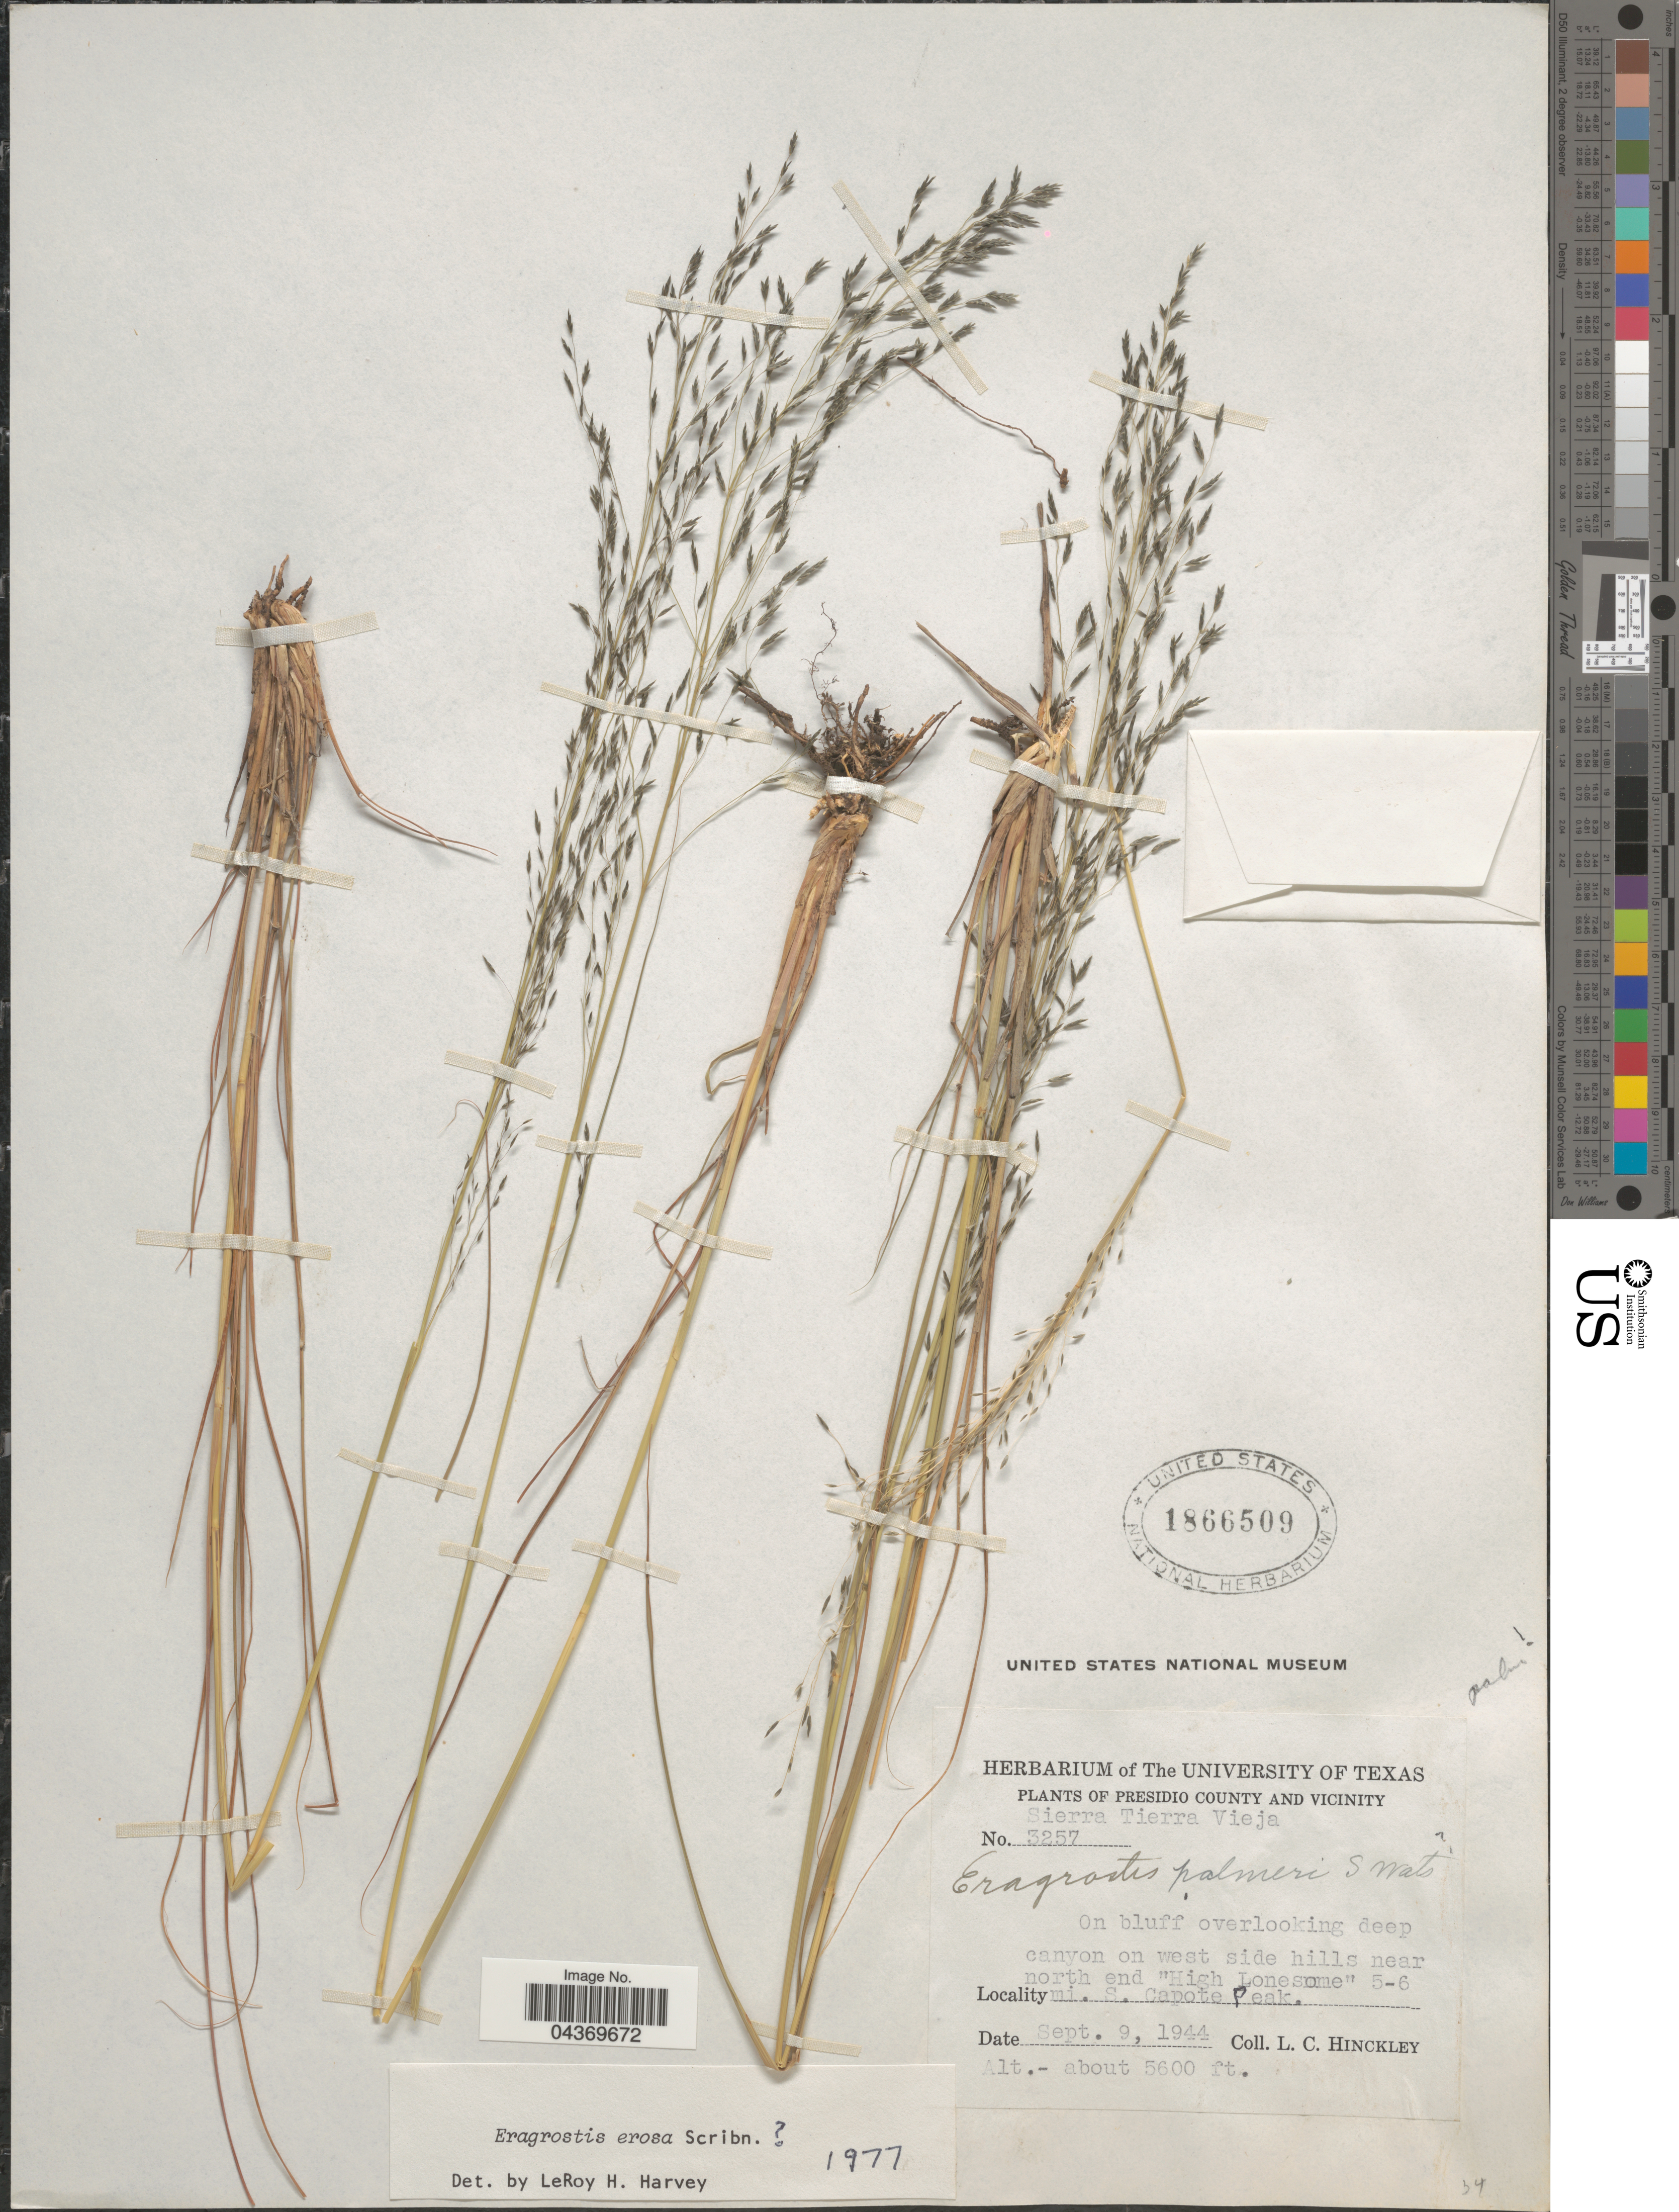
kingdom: Plantae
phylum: Tracheophyta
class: Liliopsida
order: Poales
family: Poaceae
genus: Eragrostis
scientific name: Eragrostis palmeri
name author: S. Watson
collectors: L. Hinckley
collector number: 3257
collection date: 1944-09-09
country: United States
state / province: Texas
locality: Presidio County and Vicinity. Sierra Tierra Vieja. On bluff overlooking deep canyon on west side hills near north end "High Lonesome" 5-6 mi. S. Capote Peak.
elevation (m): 1707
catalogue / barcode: US 1866509